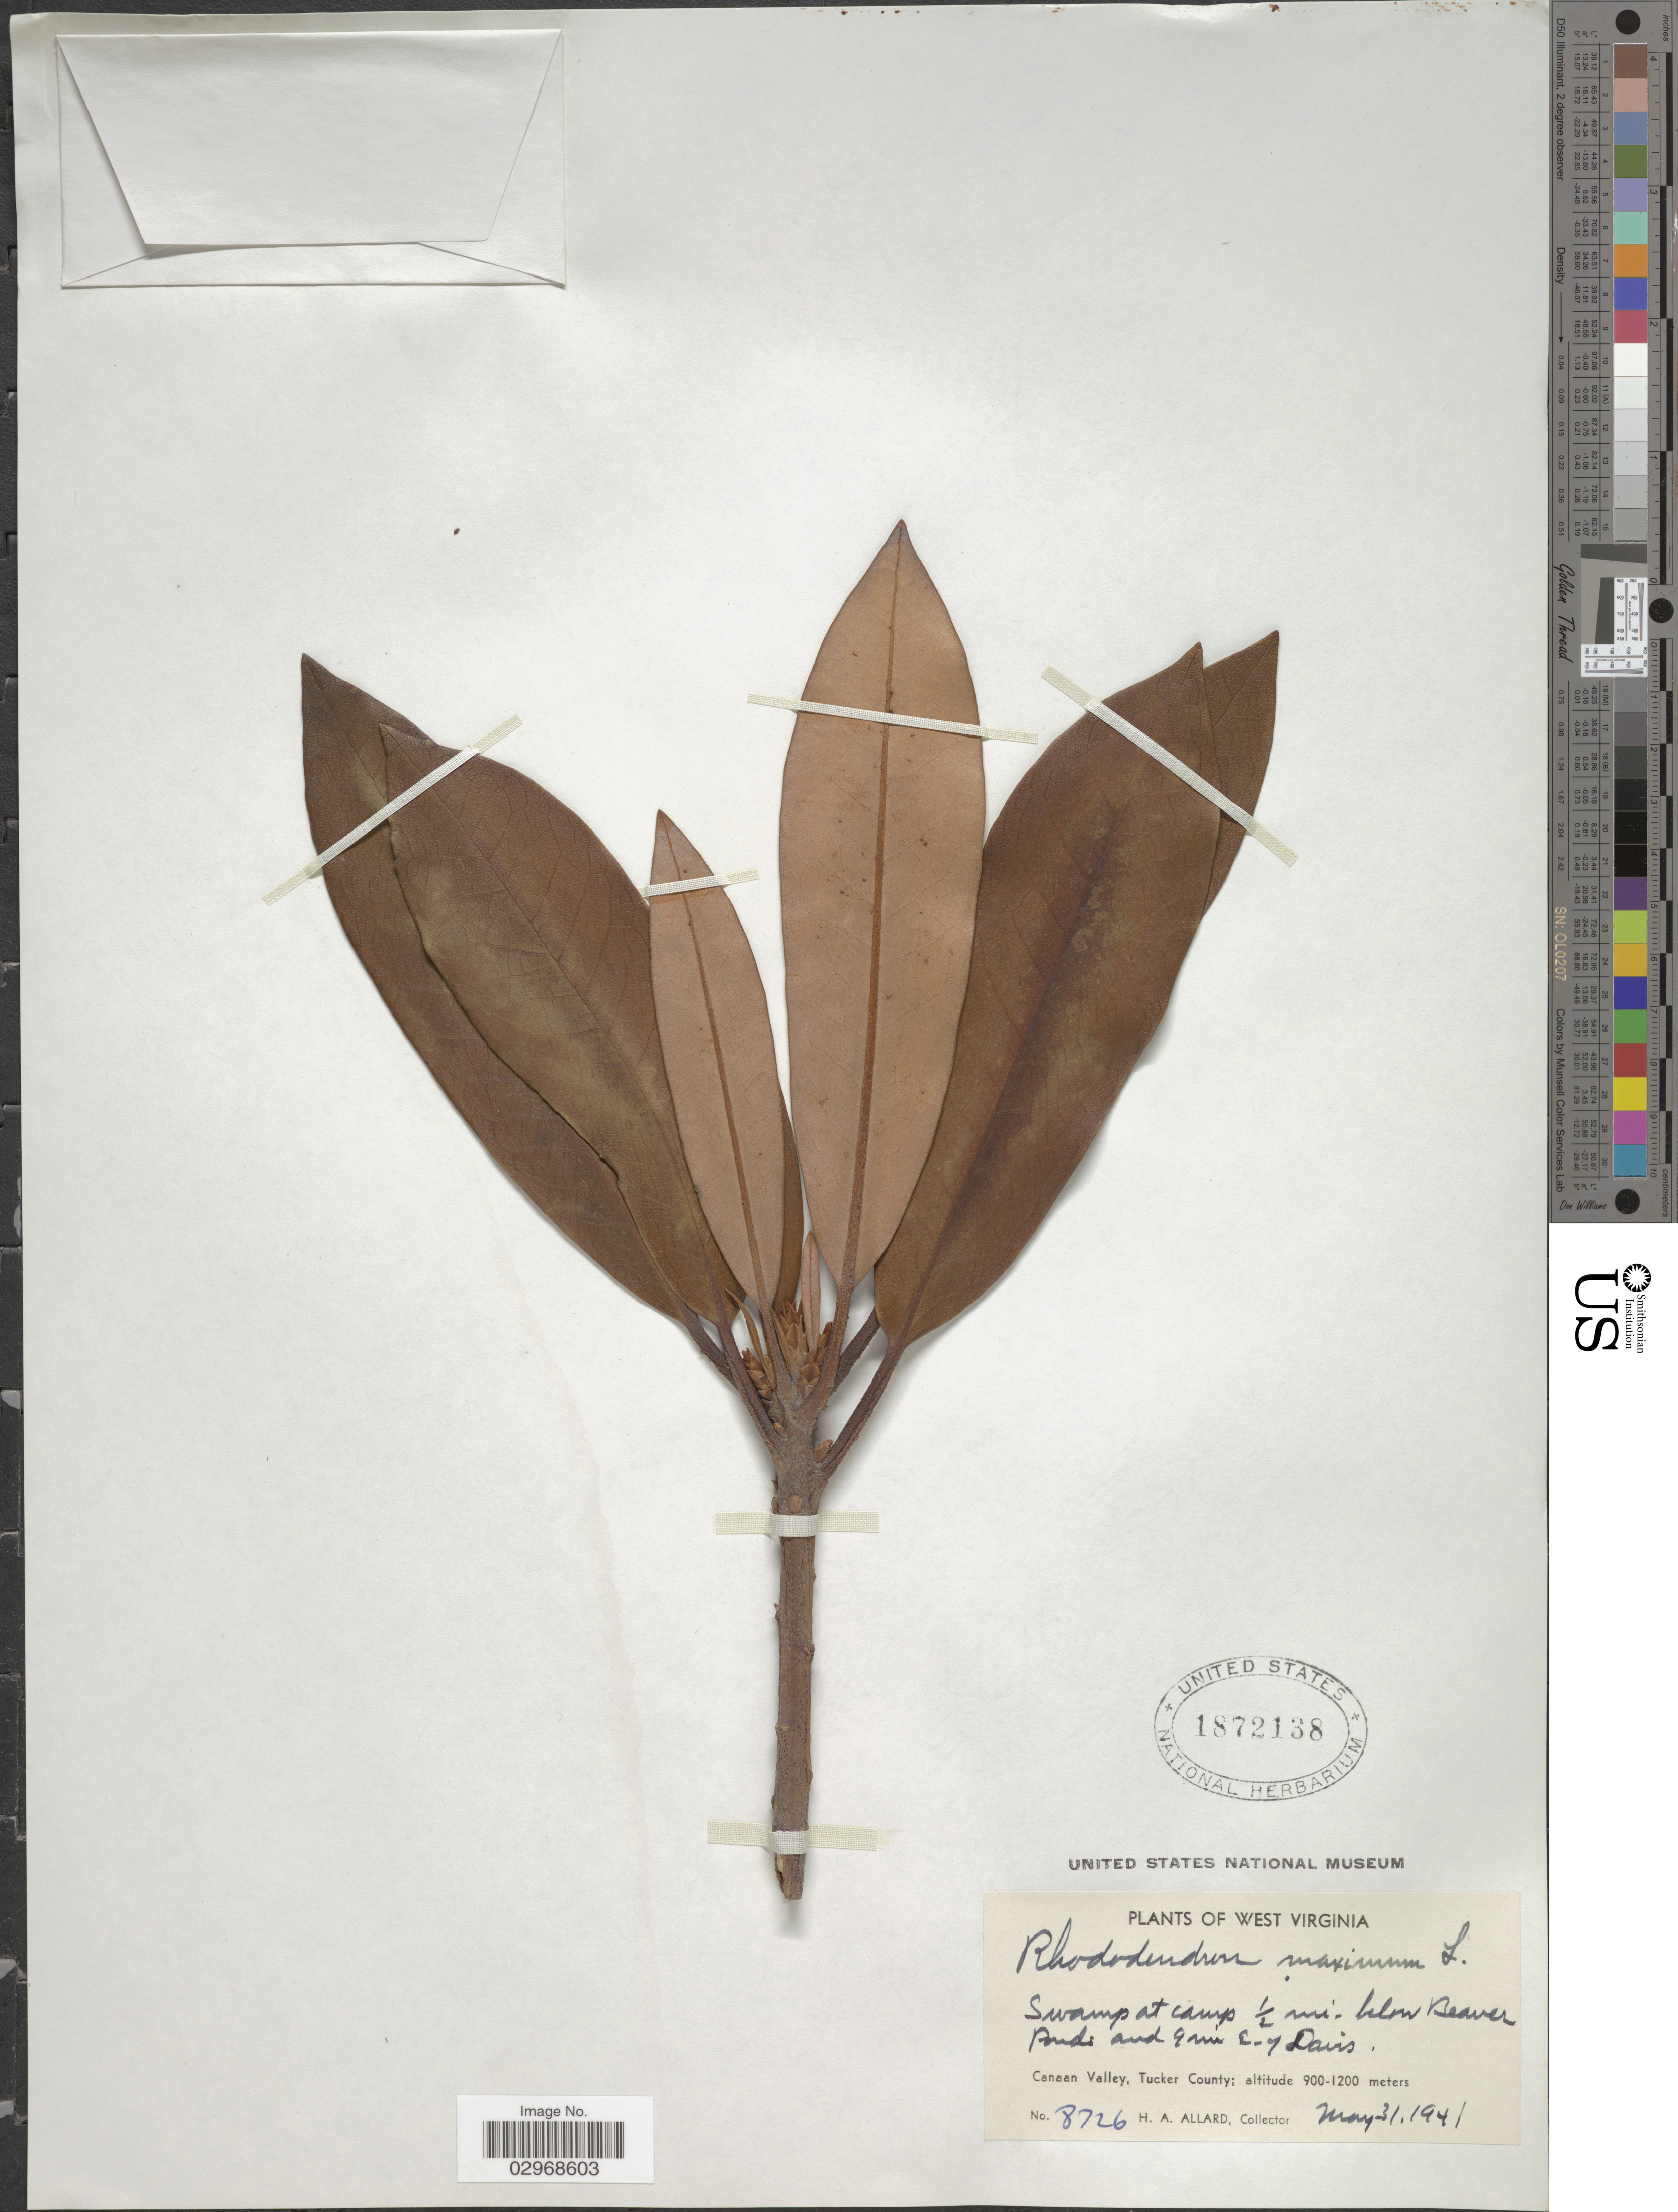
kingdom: Plantae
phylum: Tracheophyta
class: Magnoliopsida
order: Ericales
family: Ericaceae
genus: Rhododendron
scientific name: Rhododendron maximum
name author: L.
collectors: H. A. Allard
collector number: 8726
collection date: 1941-05-31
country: United States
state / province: West Virginia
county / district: Tucker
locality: Swamp at cap ½ mi. below Beaver Ponds and 9 mi E. of Davis. Canaan Valley, Tucker County.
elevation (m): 900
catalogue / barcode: US 1872138